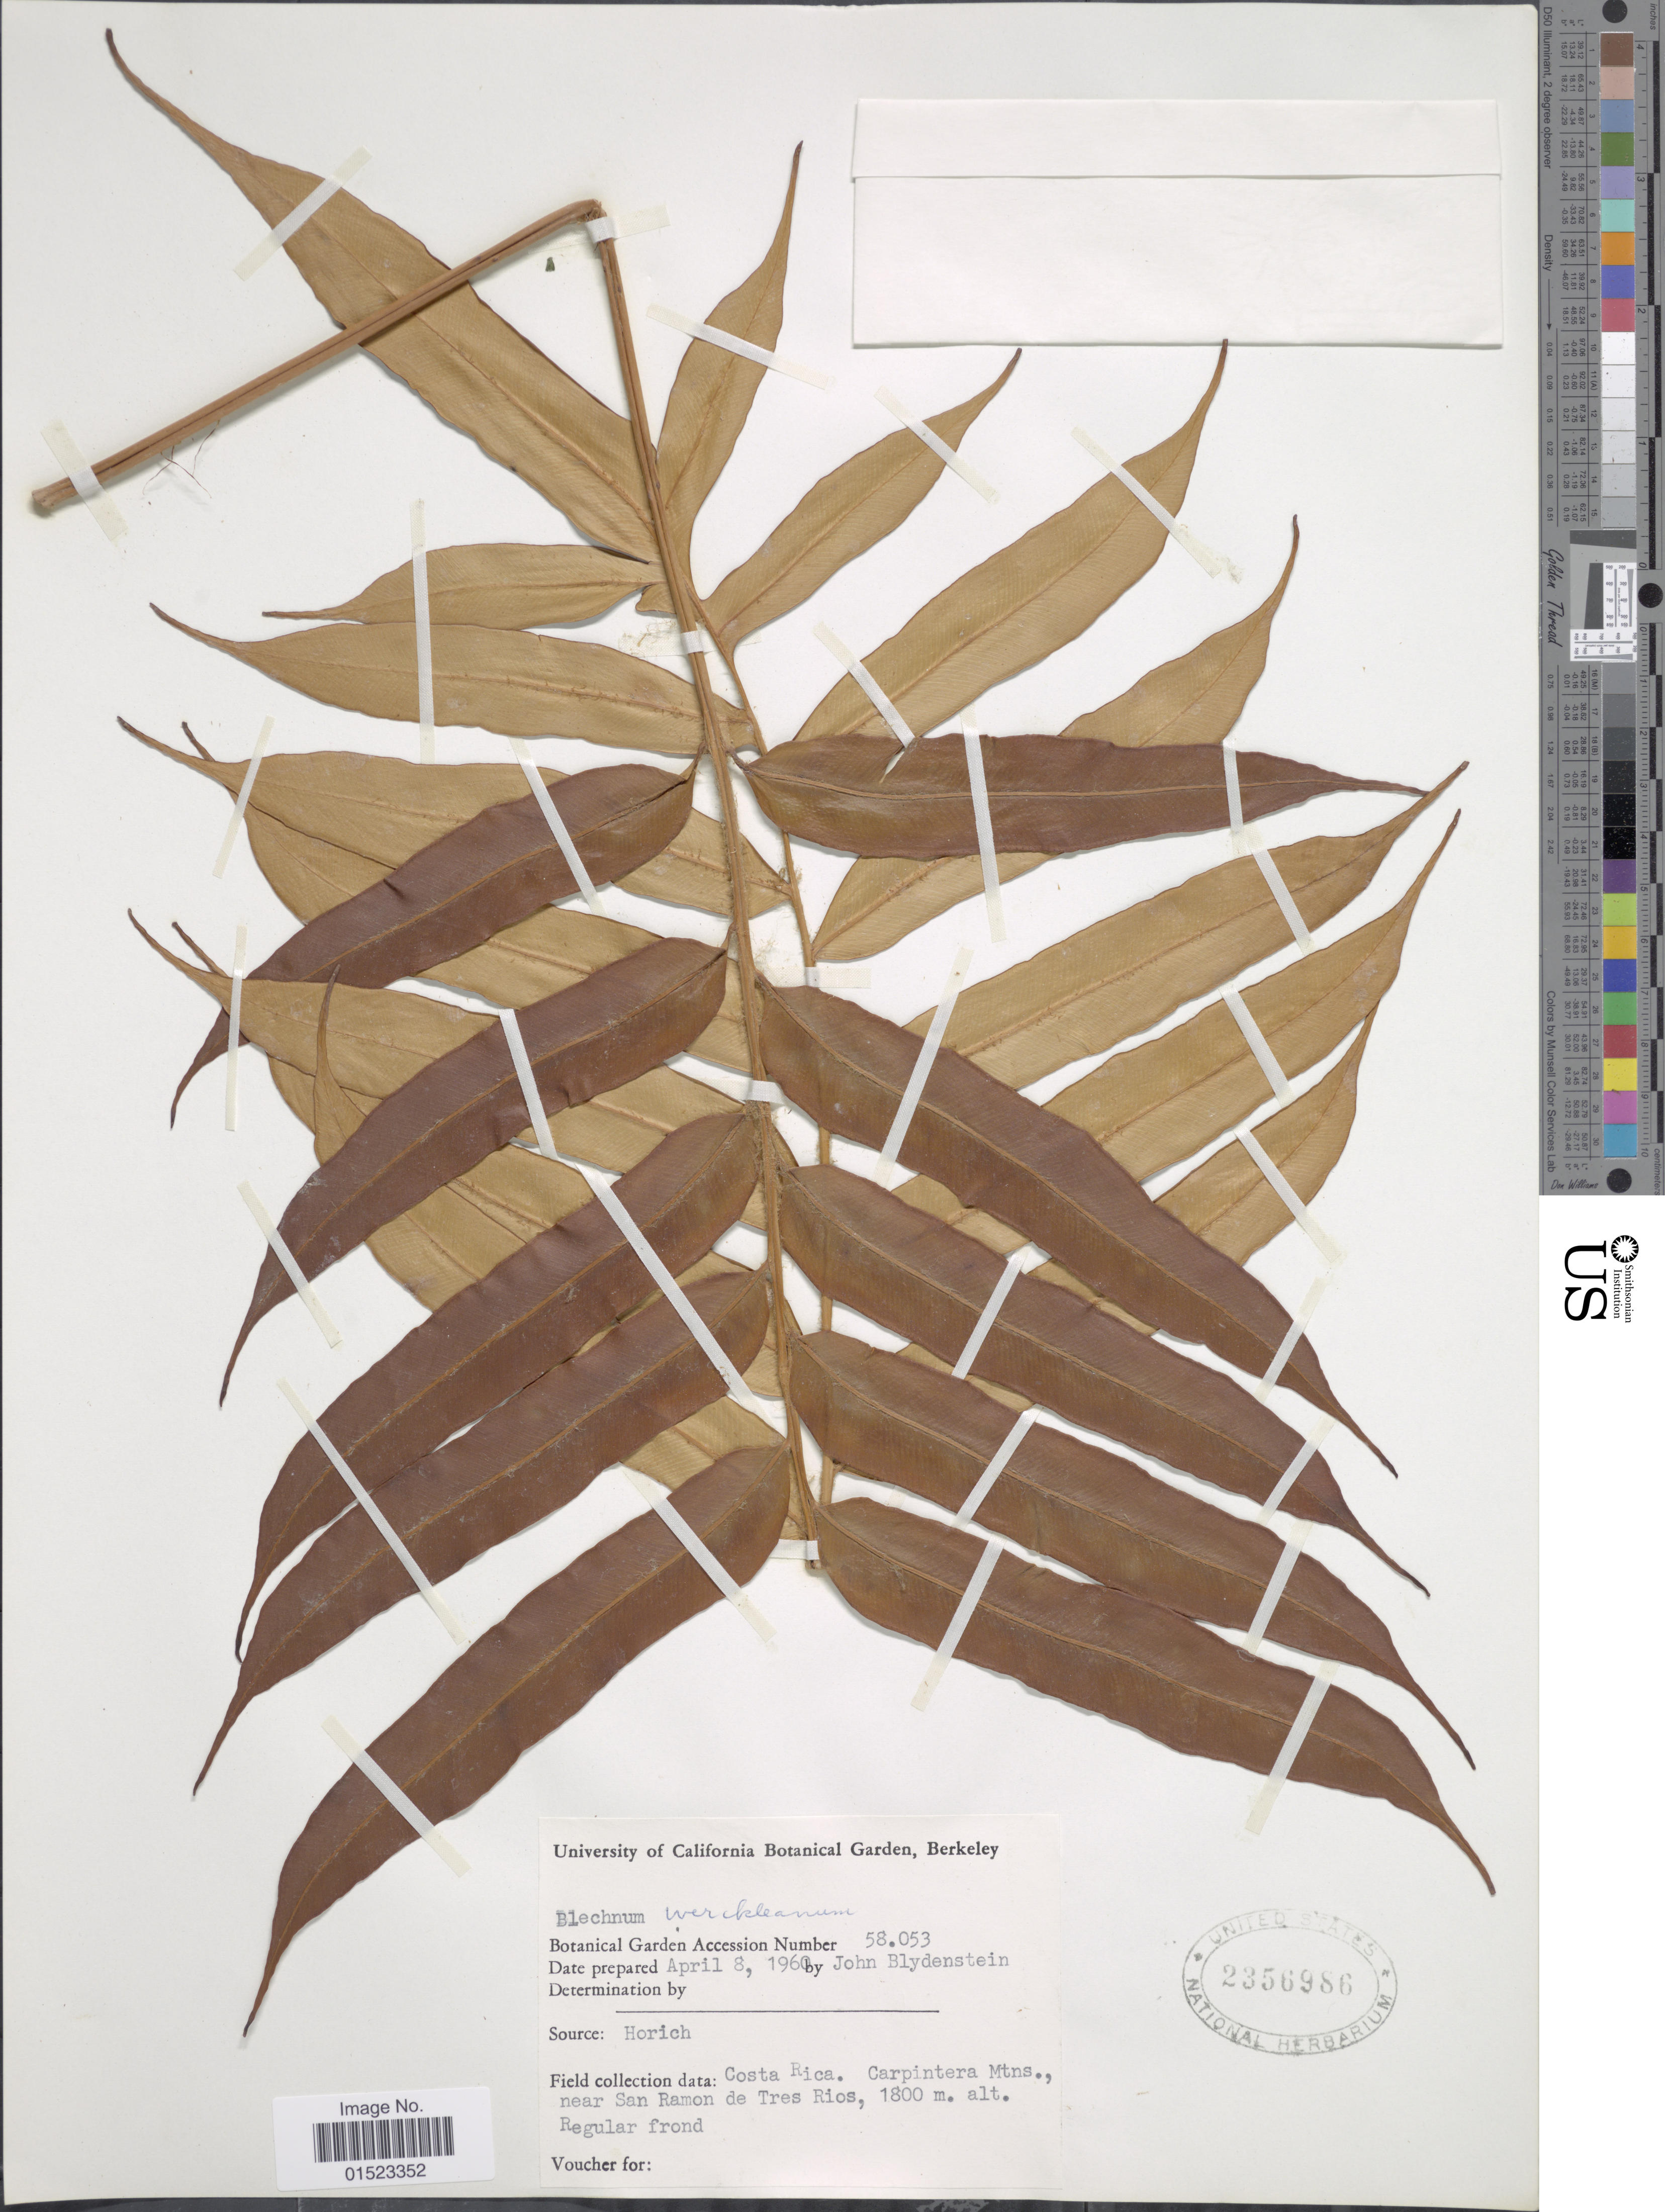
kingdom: Plantae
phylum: Tracheophyta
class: Polypodiopsida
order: Polypodiales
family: Blechnaceae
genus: Blechnum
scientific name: Blechnum werckleanum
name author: (Christ) C. Chr.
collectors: J. Blydenstein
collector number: Botanical Garden Accession 58053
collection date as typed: Transcribed d/m/y: 8/4/60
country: Costa Rica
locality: University of California Botanical Garden, Field Collection Data, Carpintería Mountains near San Ramon de Tres Ríos, Source: Horich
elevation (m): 1800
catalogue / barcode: US 3256986